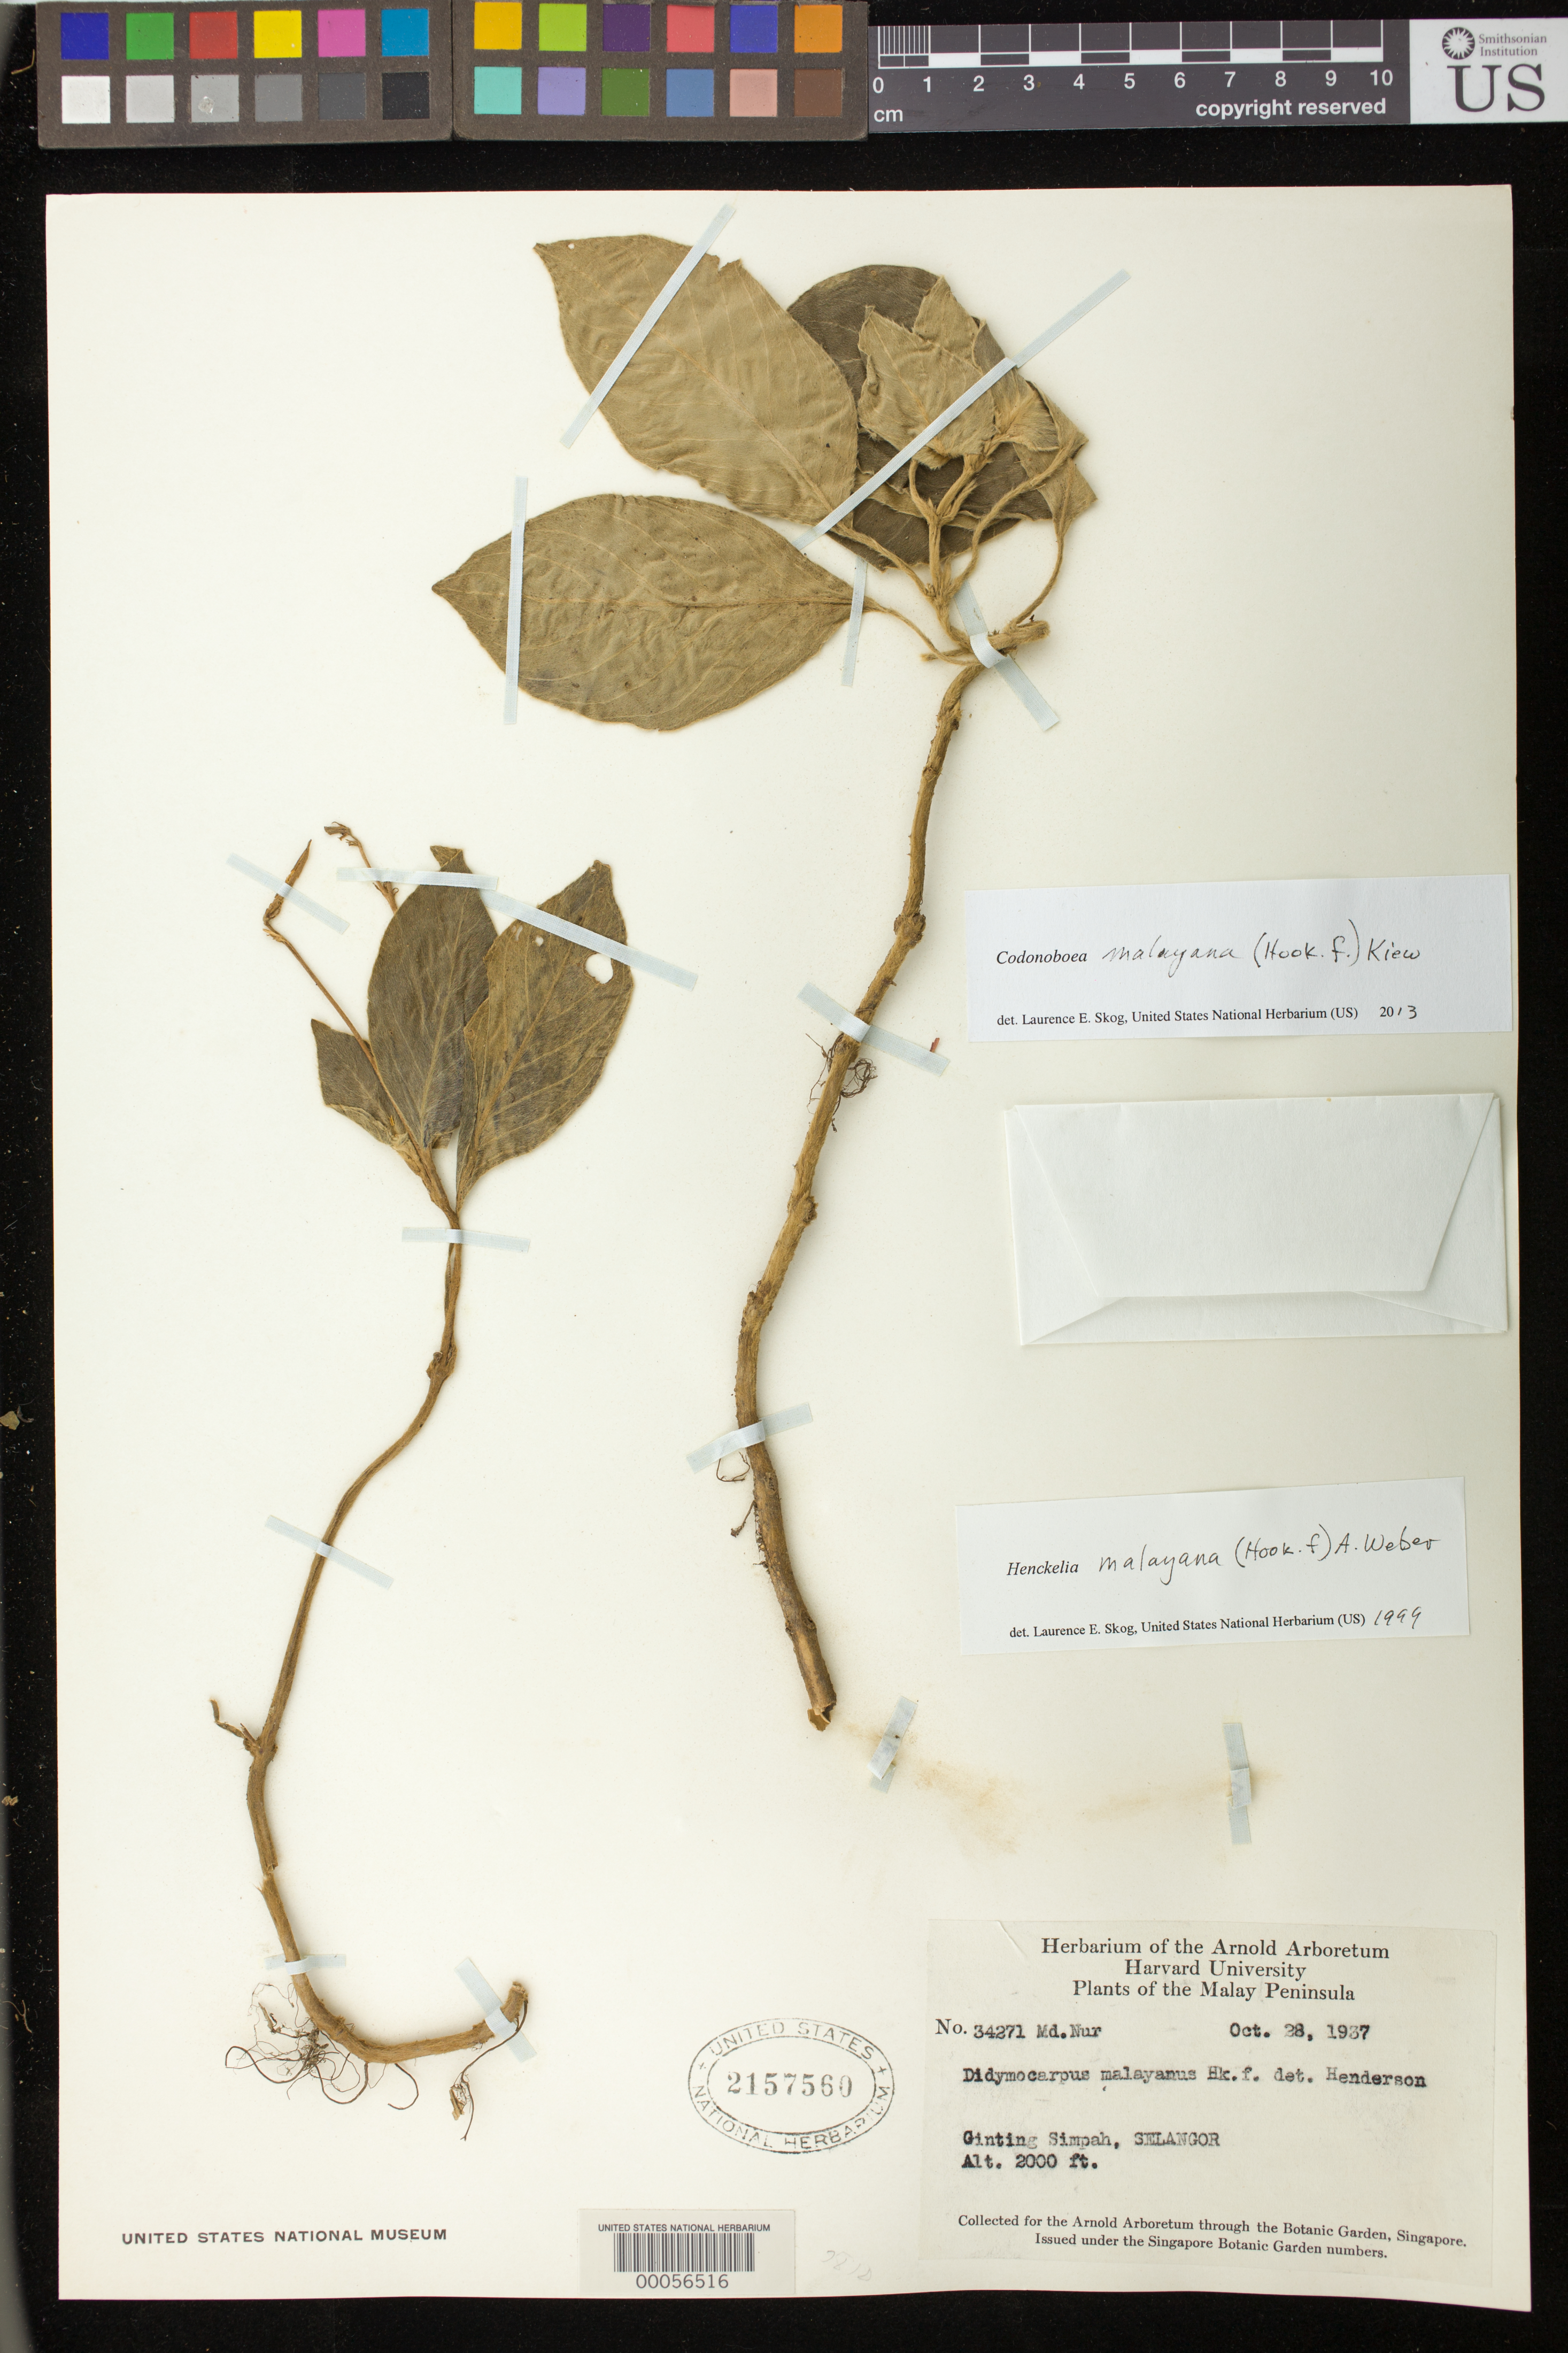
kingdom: Plantae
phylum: Tracheophyta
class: Magnoliopsida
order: Lamiales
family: Gesneriaceae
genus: Codonoboea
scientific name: Codonoboea malayana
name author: (Hook. f.) Kiew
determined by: Skog, Laurence E.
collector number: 34271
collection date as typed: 28 Oct 1937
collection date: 1937-10-28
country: Malaysia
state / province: Selangor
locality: Selangor, Genting sempah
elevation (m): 610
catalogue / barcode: US 2157560